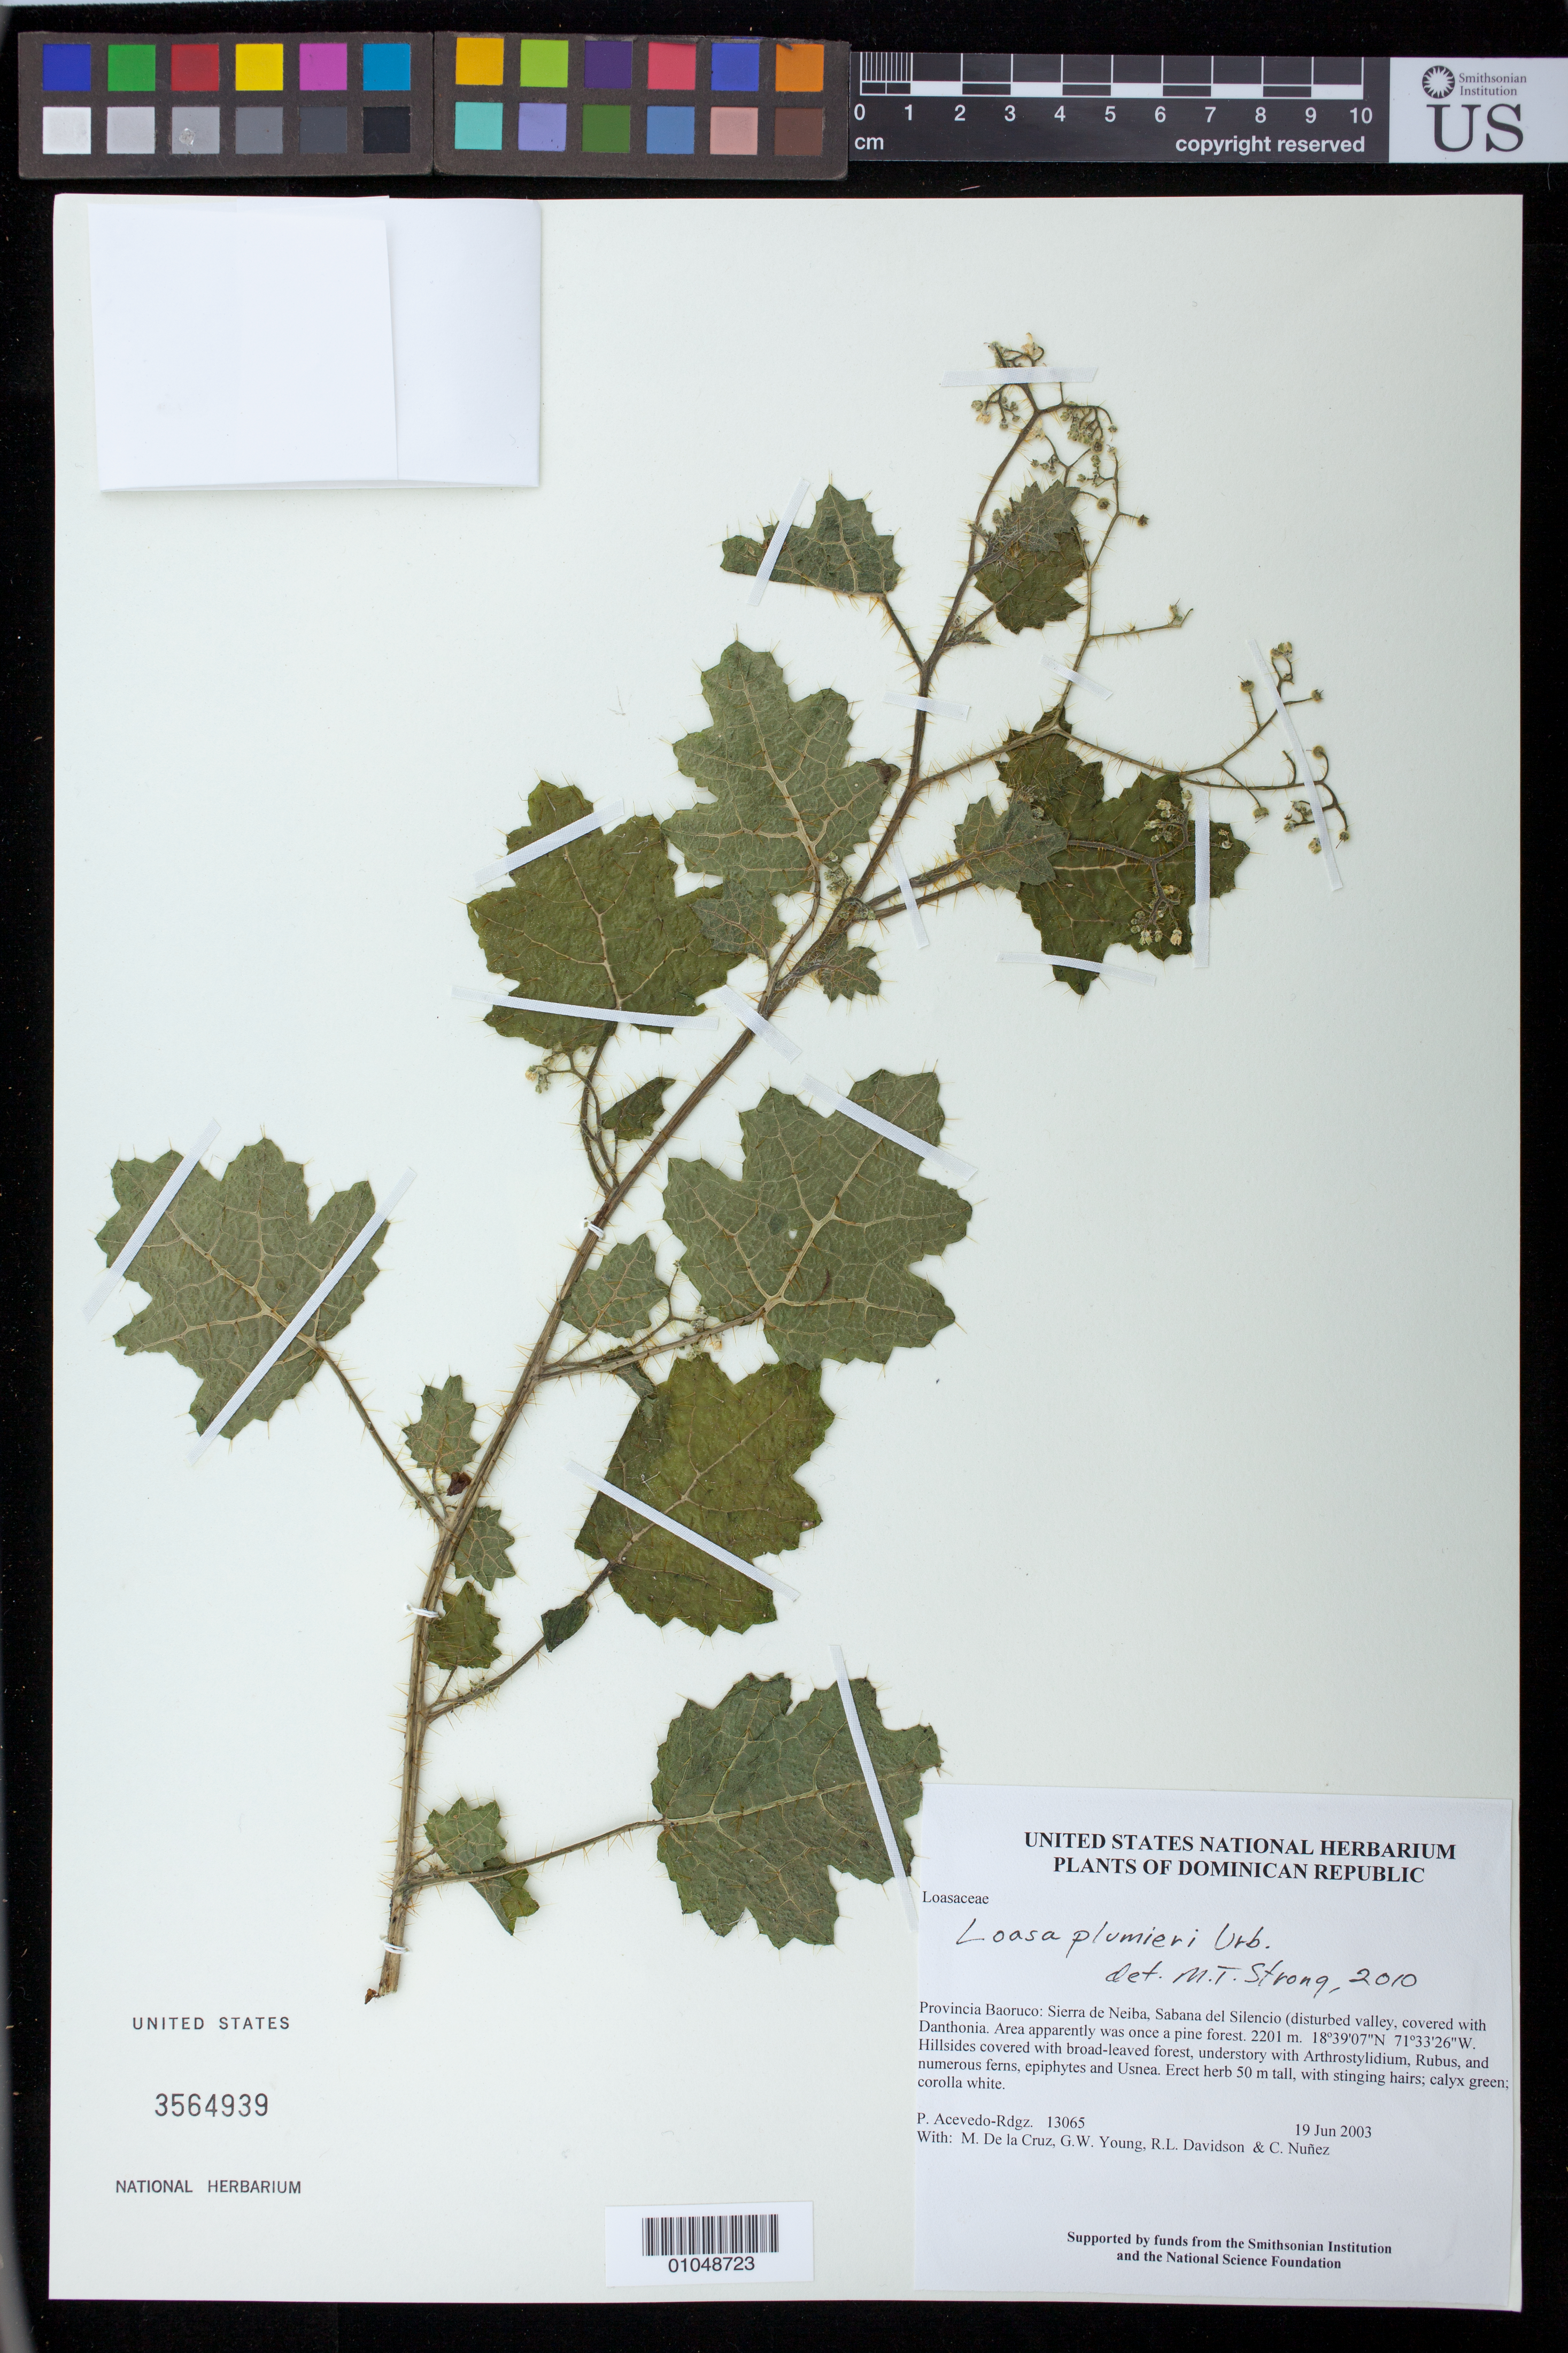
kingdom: Plantae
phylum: Tracheophyta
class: Magnoliopsida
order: Cornales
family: Loasaceae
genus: Aosa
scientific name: Aosa plumieri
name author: (Urb.) Weigend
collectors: P. Acevedo-Rodr., M. de la Cruz, J. Rawlins, G. Young, R. Davidson & C. Nunez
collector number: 13065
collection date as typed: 19 Jun 2003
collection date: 2003-06-19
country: Dominican Republic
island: Hispaniola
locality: Provincia Baoruco: Sierra de Neiba, Sabana del Silencio (disturbed valley, covered with Danthonia. Area apparently was once a pine forest.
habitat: Hillsides covered with broad-leaved forest, understory with Arthrostylidium, Rubus, and numerous ferns, epiphytes and Usnea.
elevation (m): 2201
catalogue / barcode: US 3564939